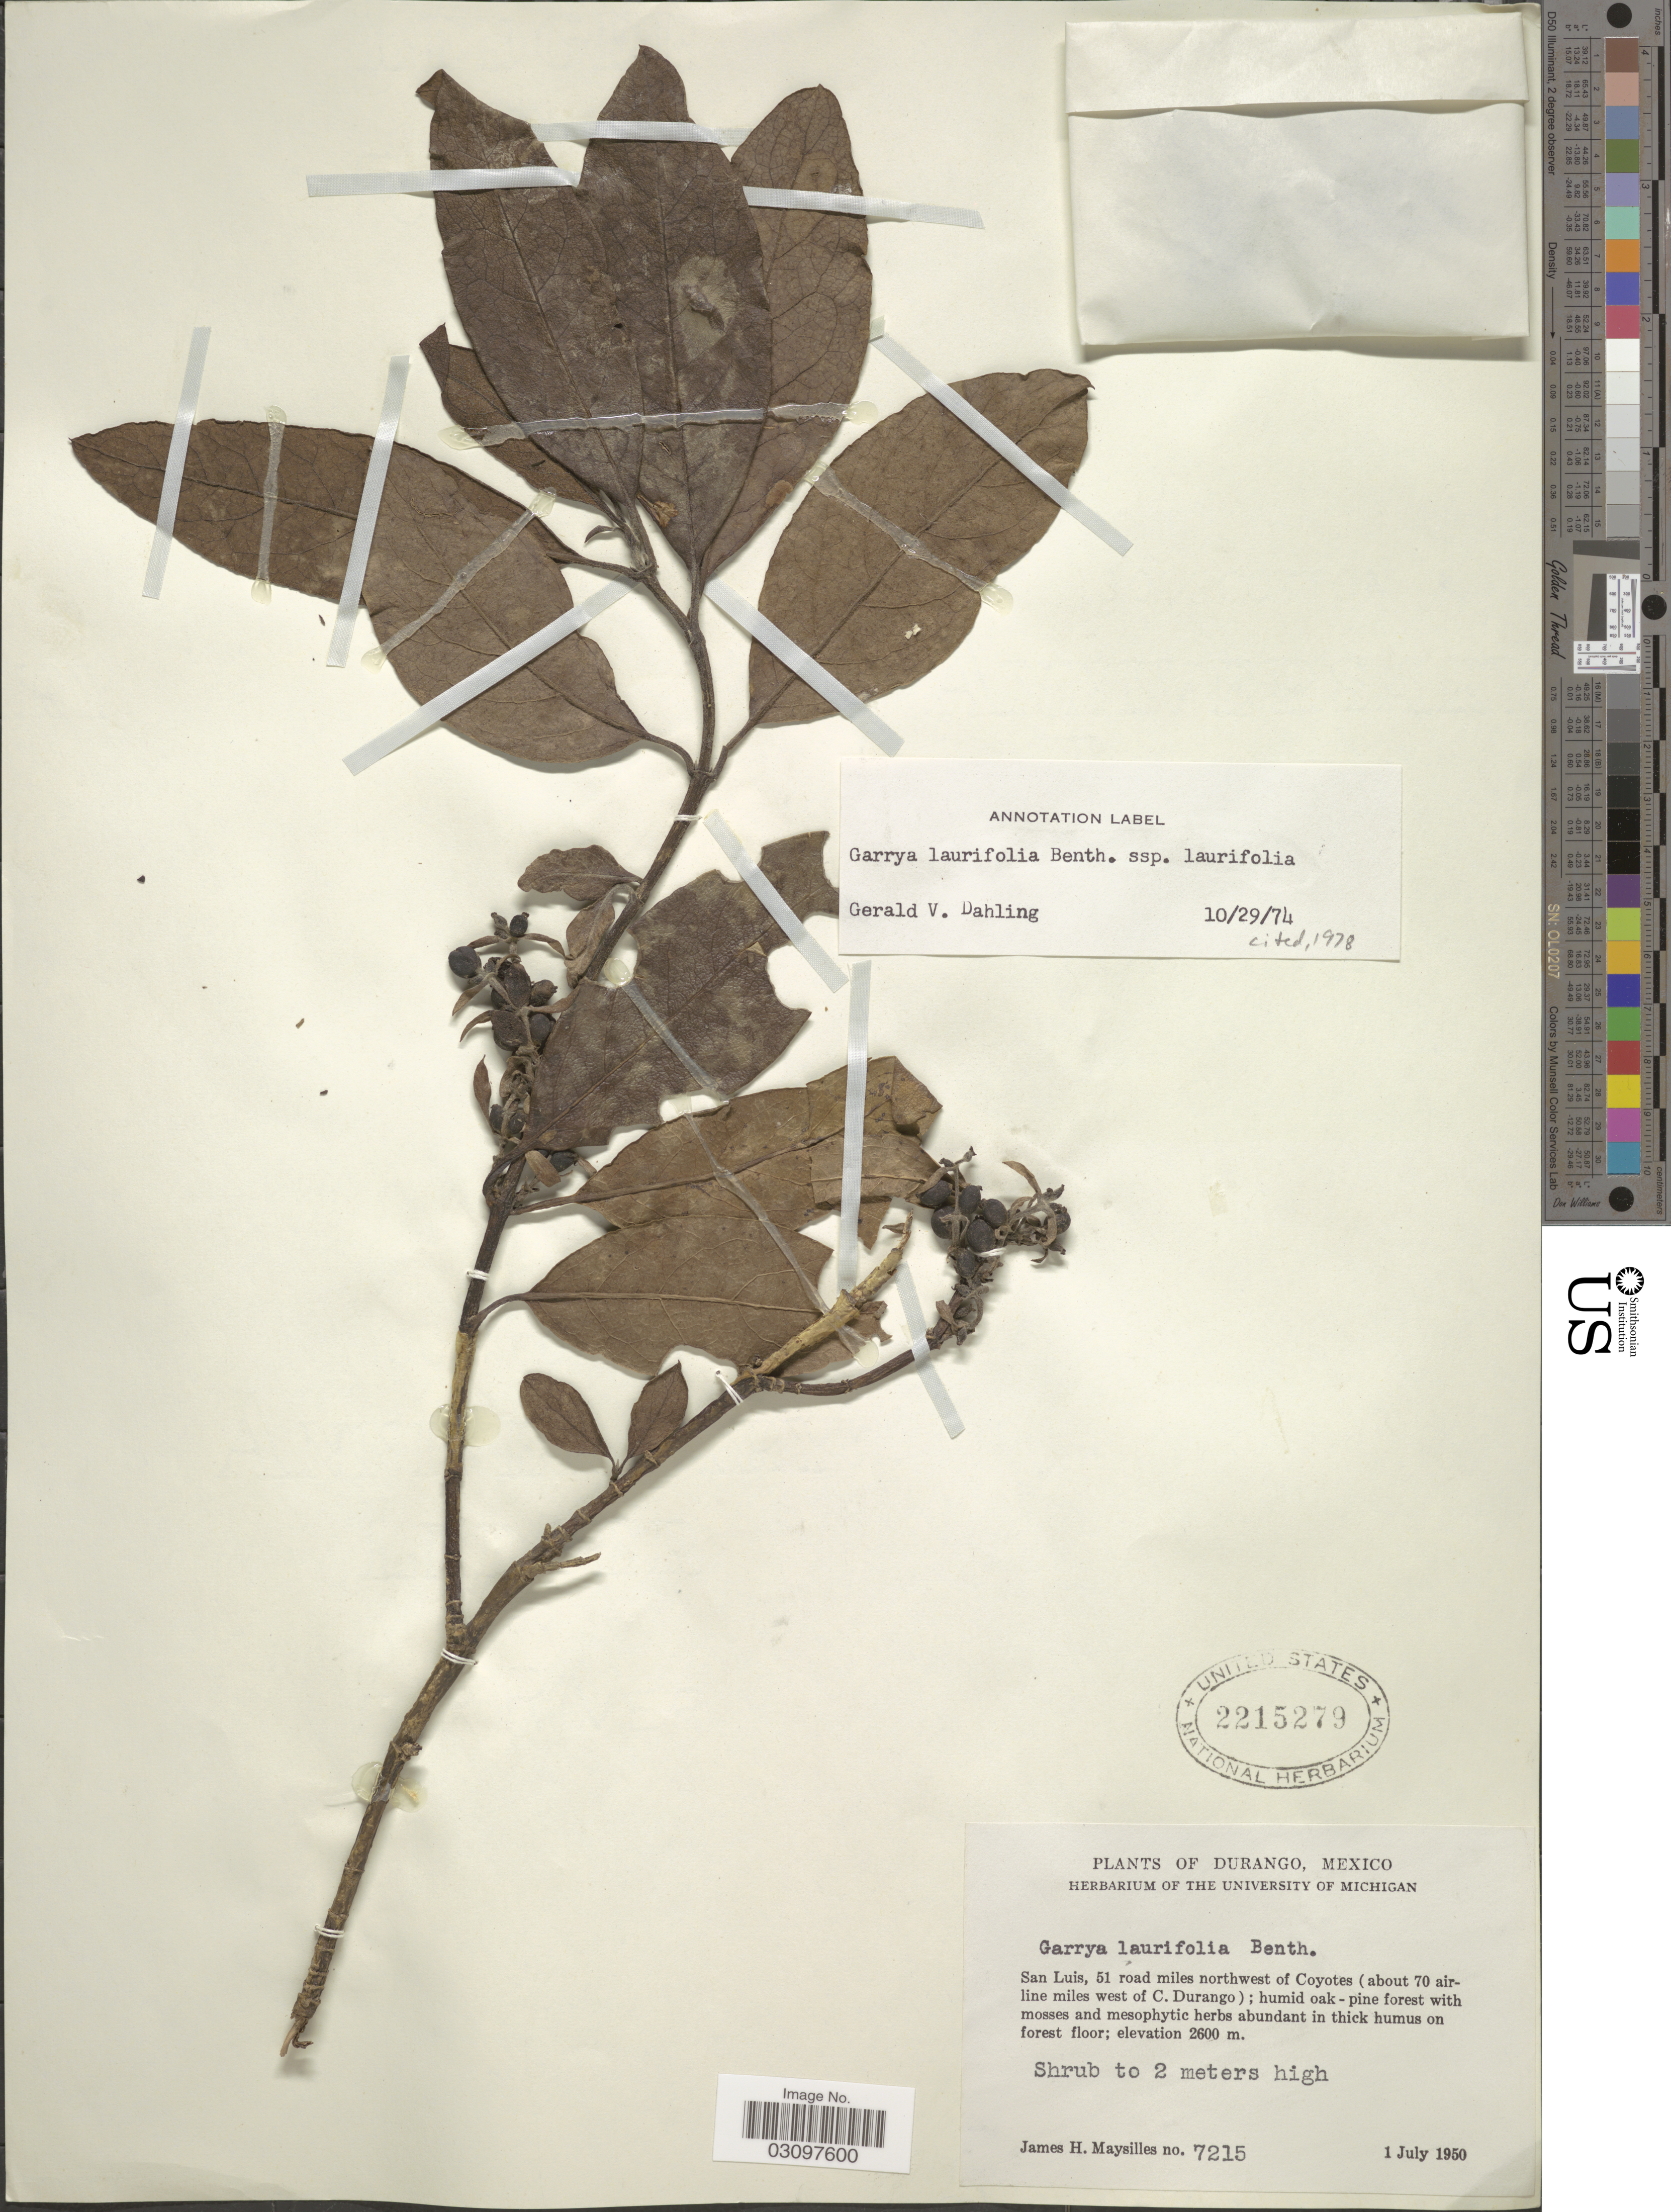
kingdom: Plantae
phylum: Tracheophyta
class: Magnoliopsida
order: Garryales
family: Garryaceae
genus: Garrya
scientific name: Garrya laurifolia subsp. laurifolia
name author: Hartw. ex Benth.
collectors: J. Maysilles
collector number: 7215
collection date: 1950-07-01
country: Mexico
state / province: Durango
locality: San Luis, 51 road miles northwest of Coyotes (about 70 airline miles west of C. Durango).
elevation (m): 2600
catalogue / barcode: US 2215279